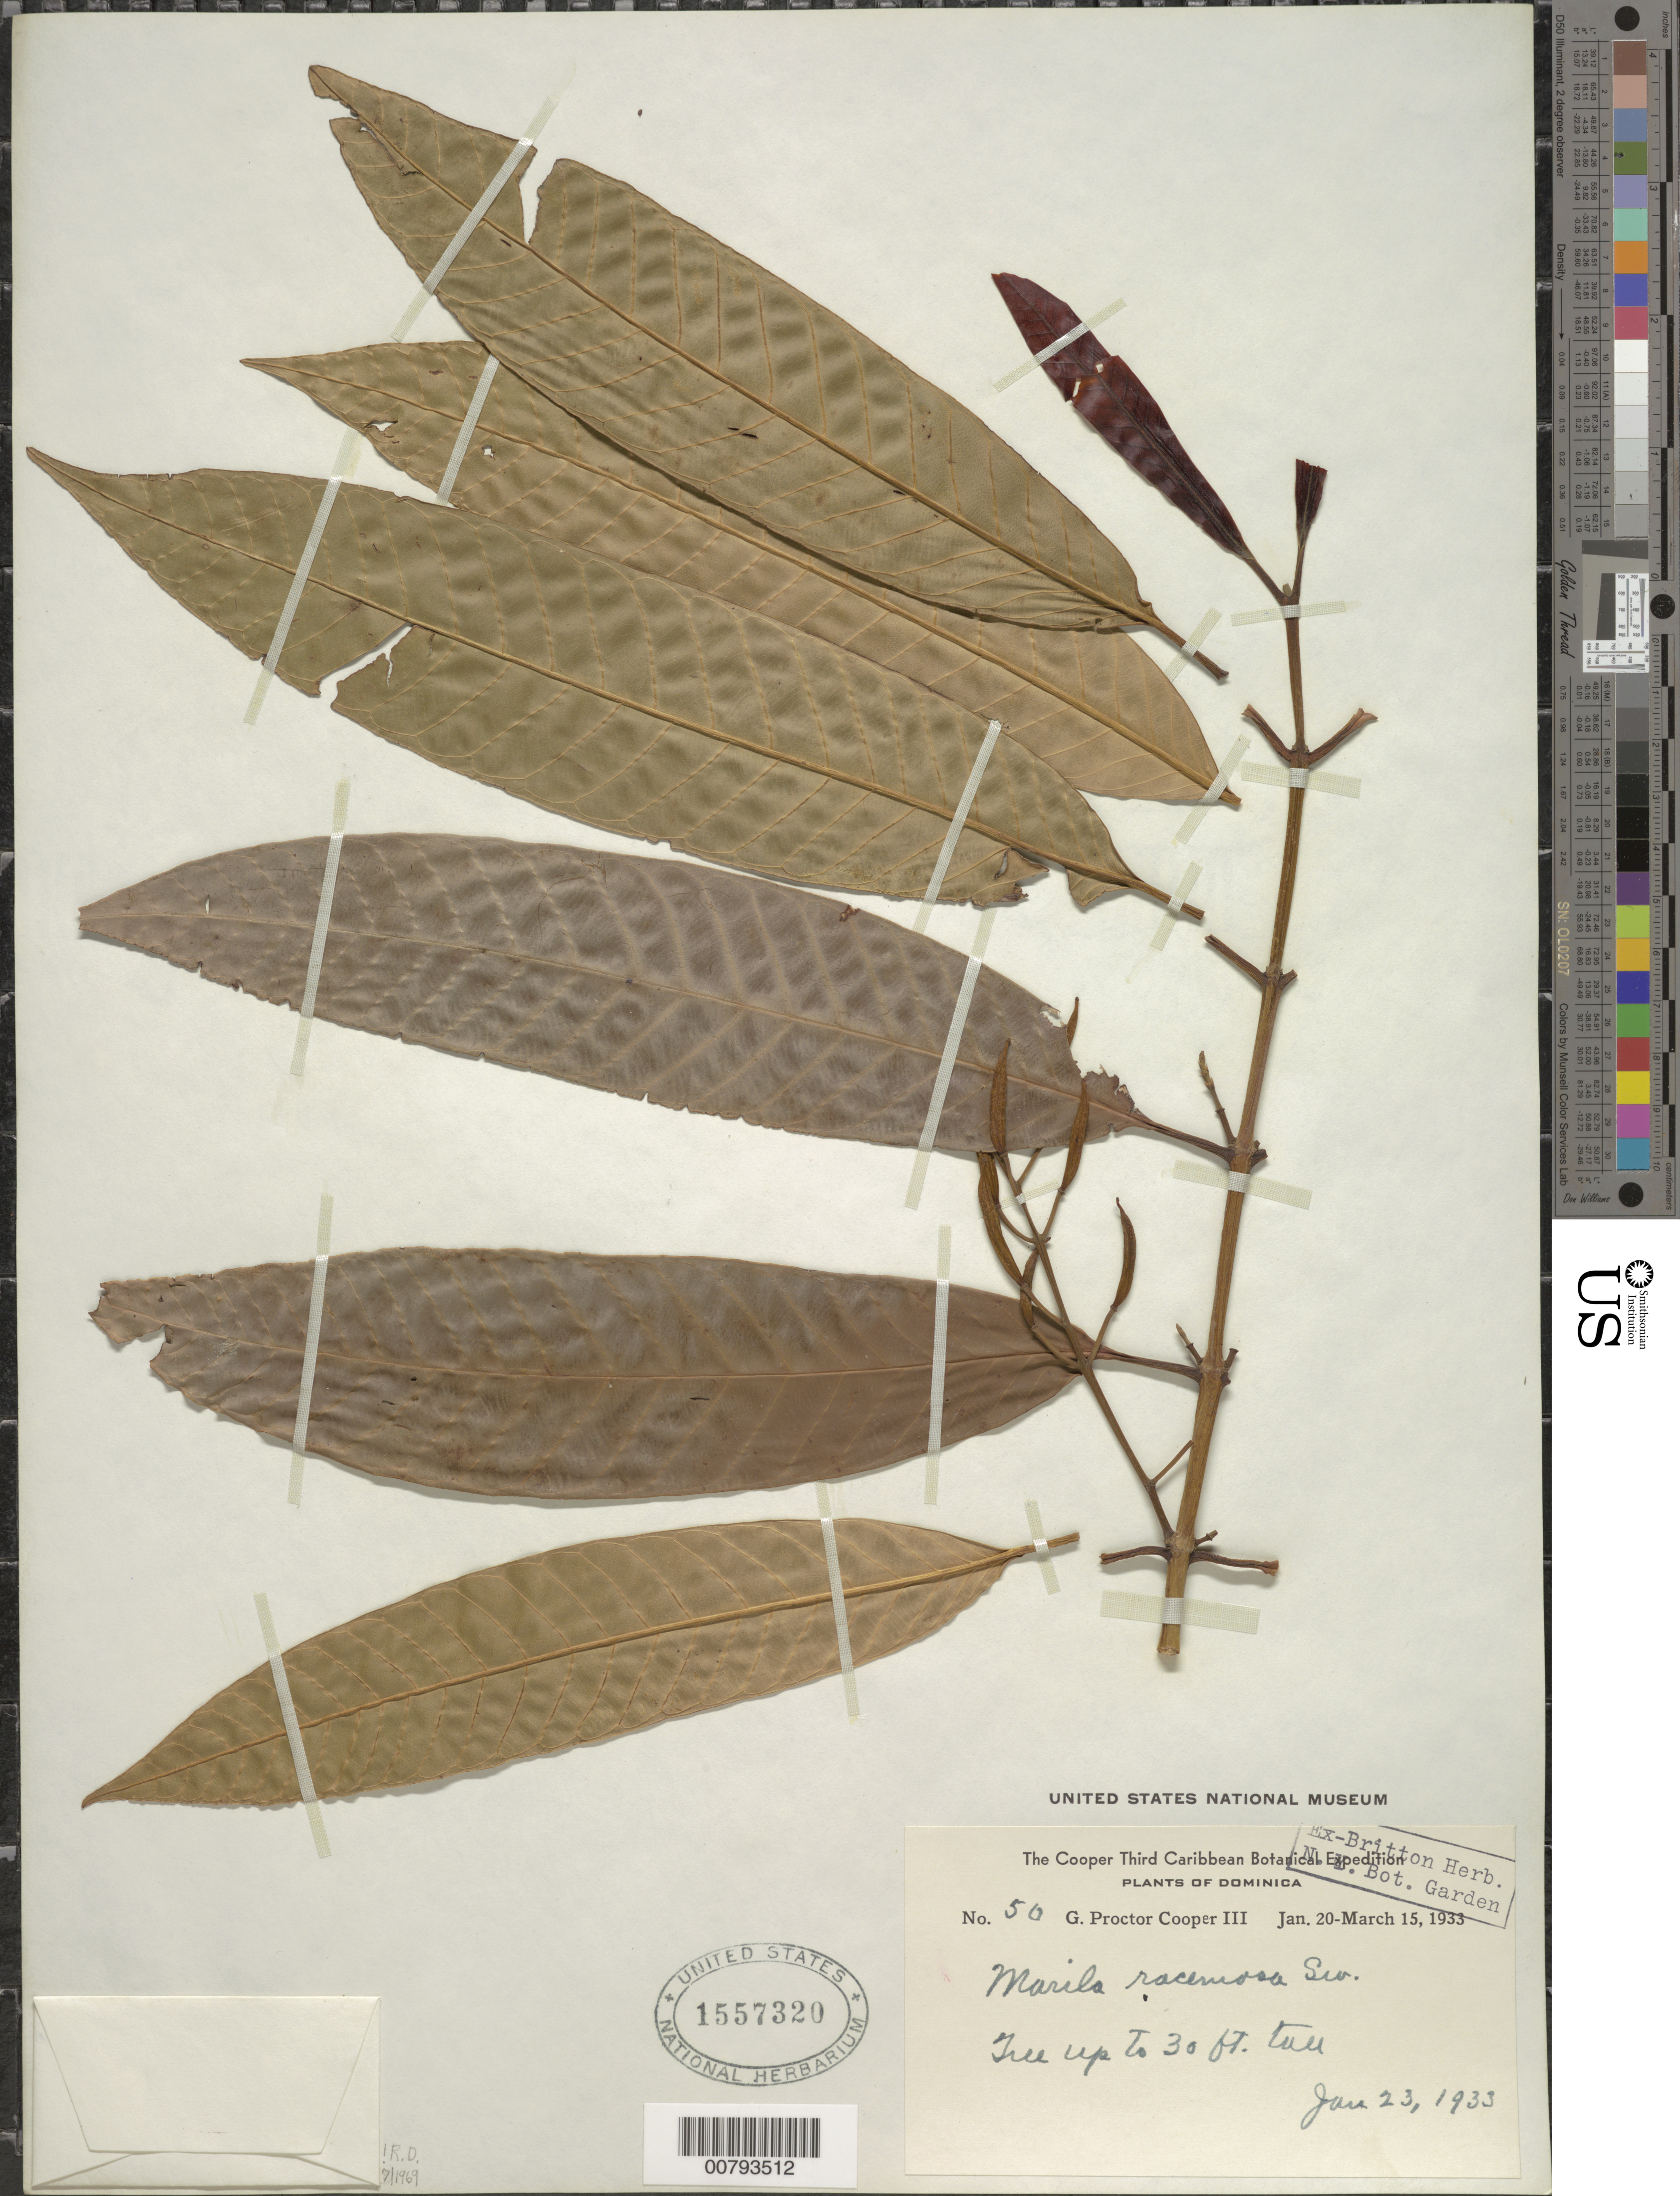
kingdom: Plantae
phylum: Tracheophyta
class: Magnoliopsida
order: Malpighiales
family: Calophyllaceae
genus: Marila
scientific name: Marila racemosa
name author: Sw.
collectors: G. Cooper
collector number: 50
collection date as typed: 23 Jan 1933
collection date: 1933-01-23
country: Dominica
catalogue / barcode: US 1557320